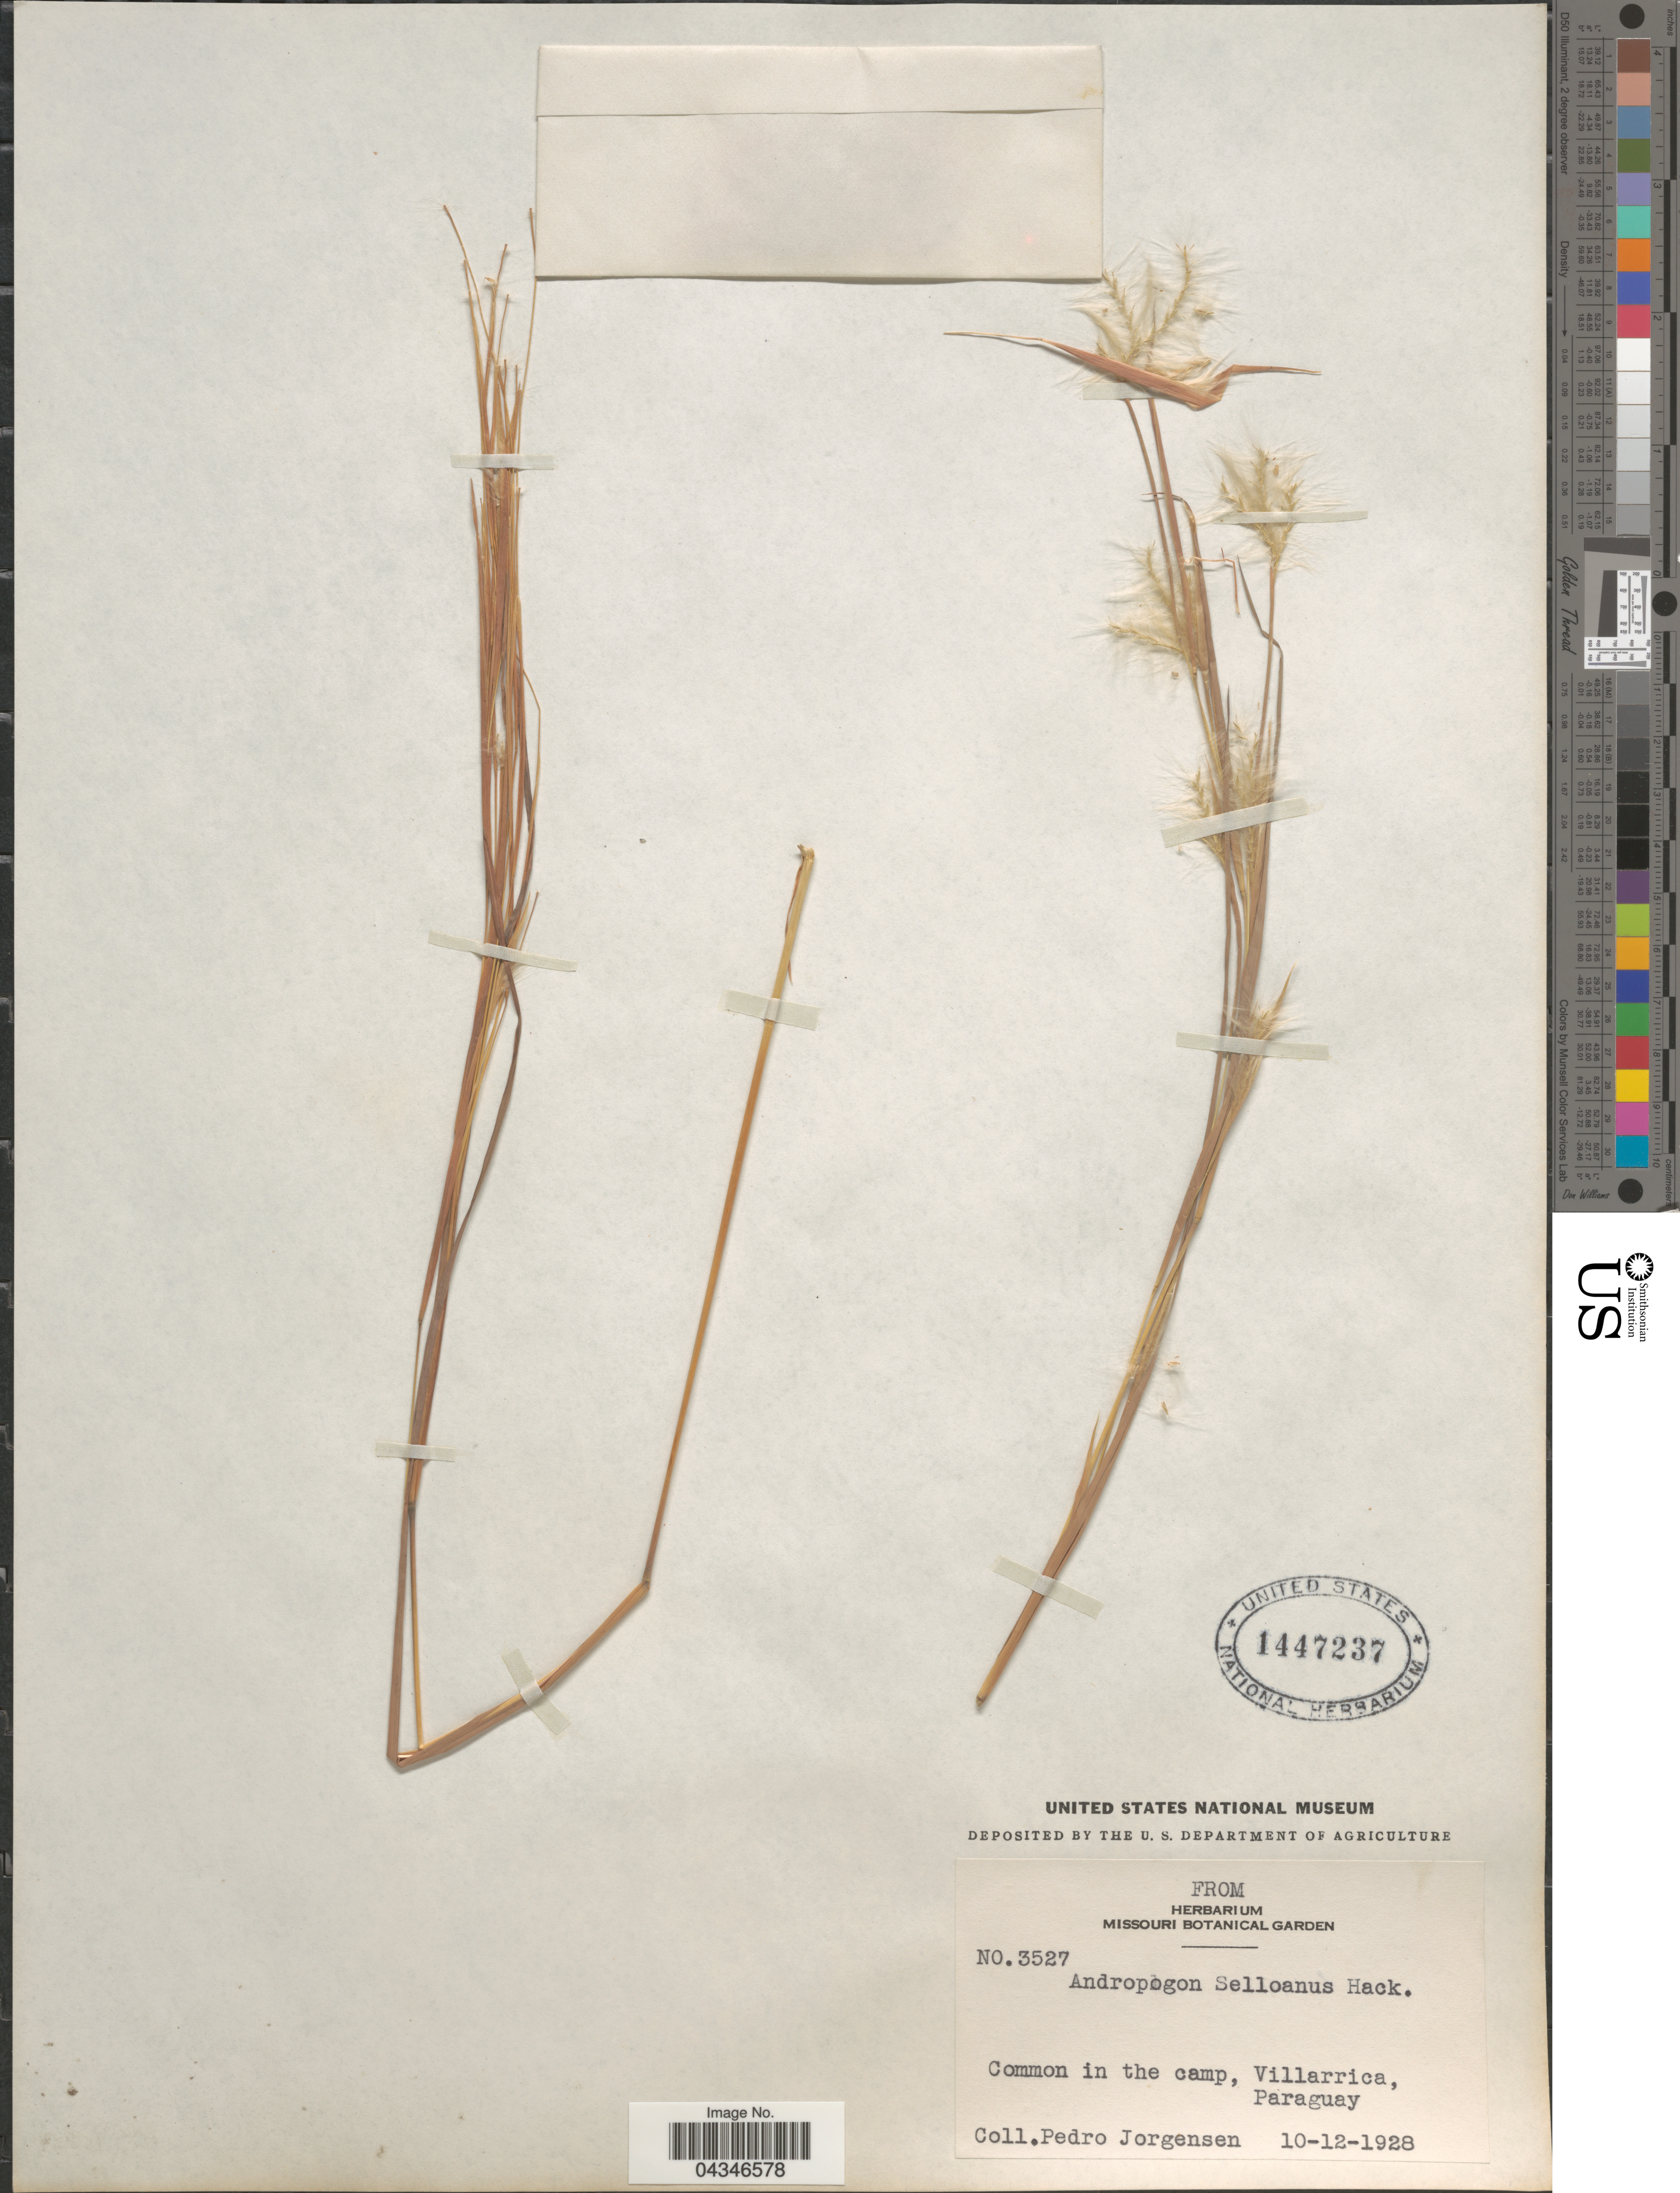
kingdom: Plantae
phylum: Tracheophyta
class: Liliopsida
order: Poales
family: Poaceae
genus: Andropogon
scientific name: Andropogon selloanus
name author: (Hack.) Hack.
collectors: P. Jörgensen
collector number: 3527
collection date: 1928-12-10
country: Paraguay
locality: Common in the camp, Villarrica.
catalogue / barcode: US 1447237